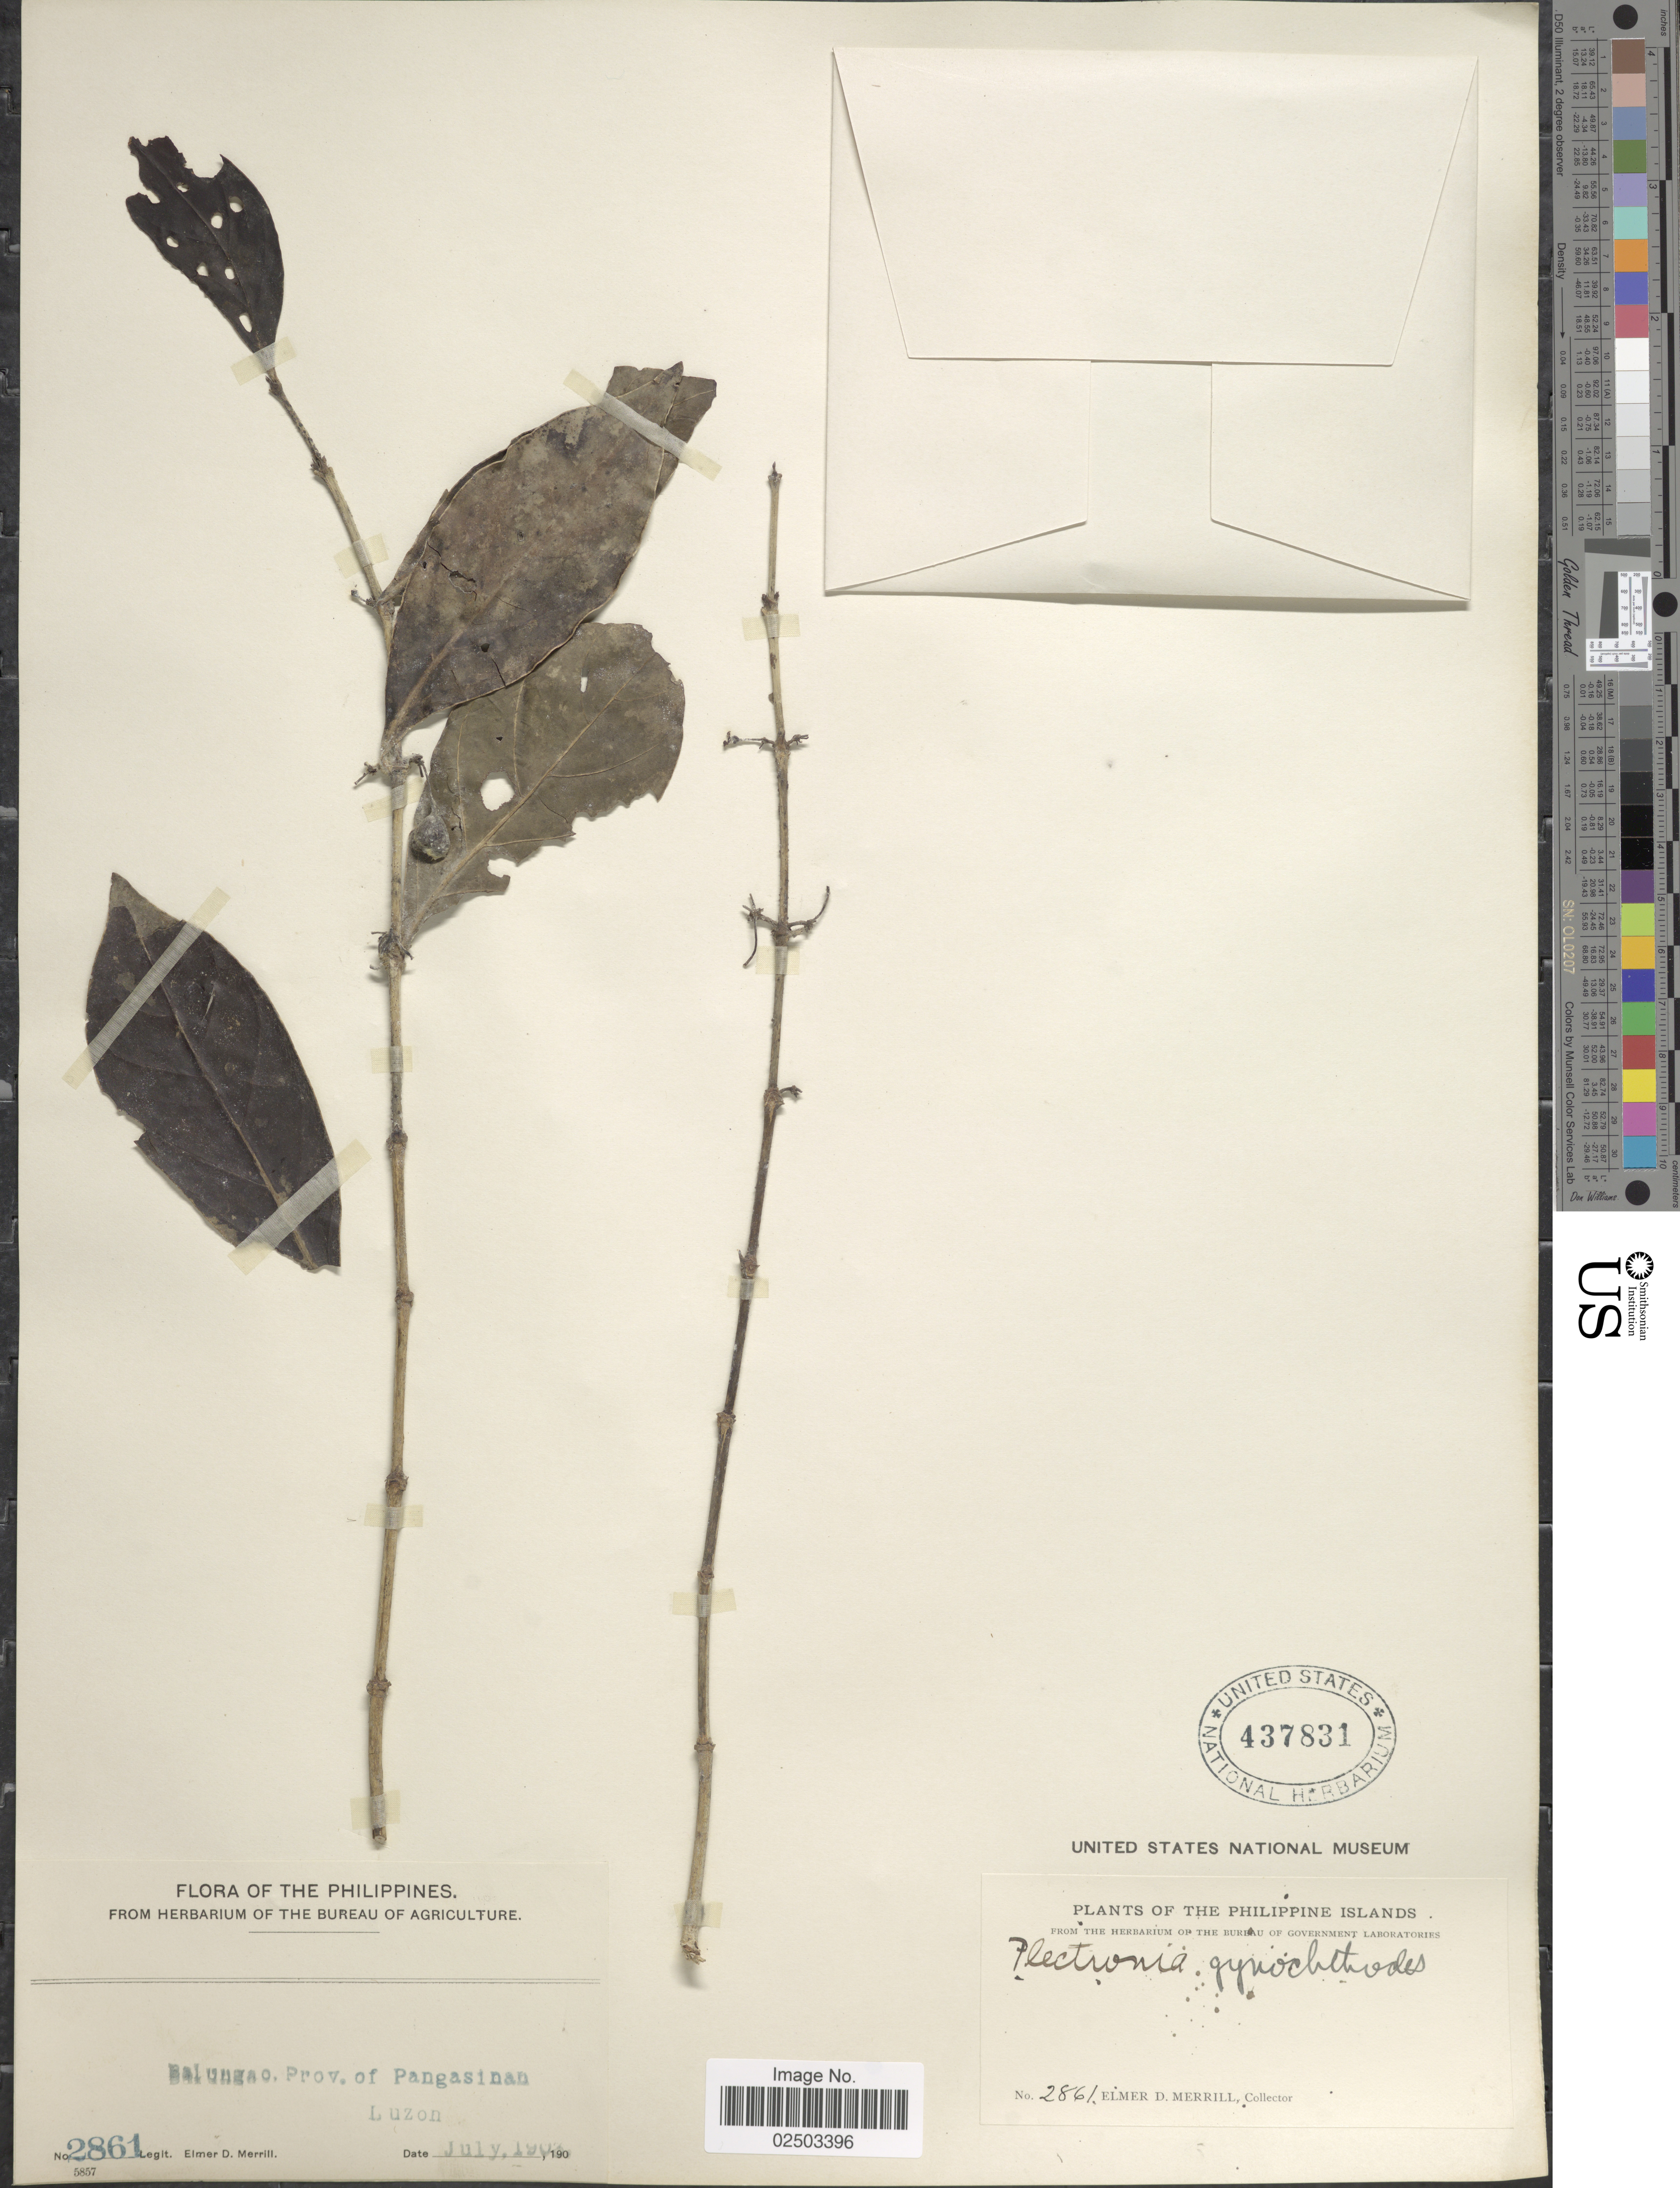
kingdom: Plantae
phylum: Tracheophyta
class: Magnoliopsida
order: Gentianales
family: Rubiaceae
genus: Canthium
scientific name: Canthium gynochthodes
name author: Baill.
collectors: E. D. Merrill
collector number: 2861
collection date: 1903-07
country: Philippines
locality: Philippine Islands, Balungao, Prov. of Pangasinan, Luzon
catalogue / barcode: US 437831